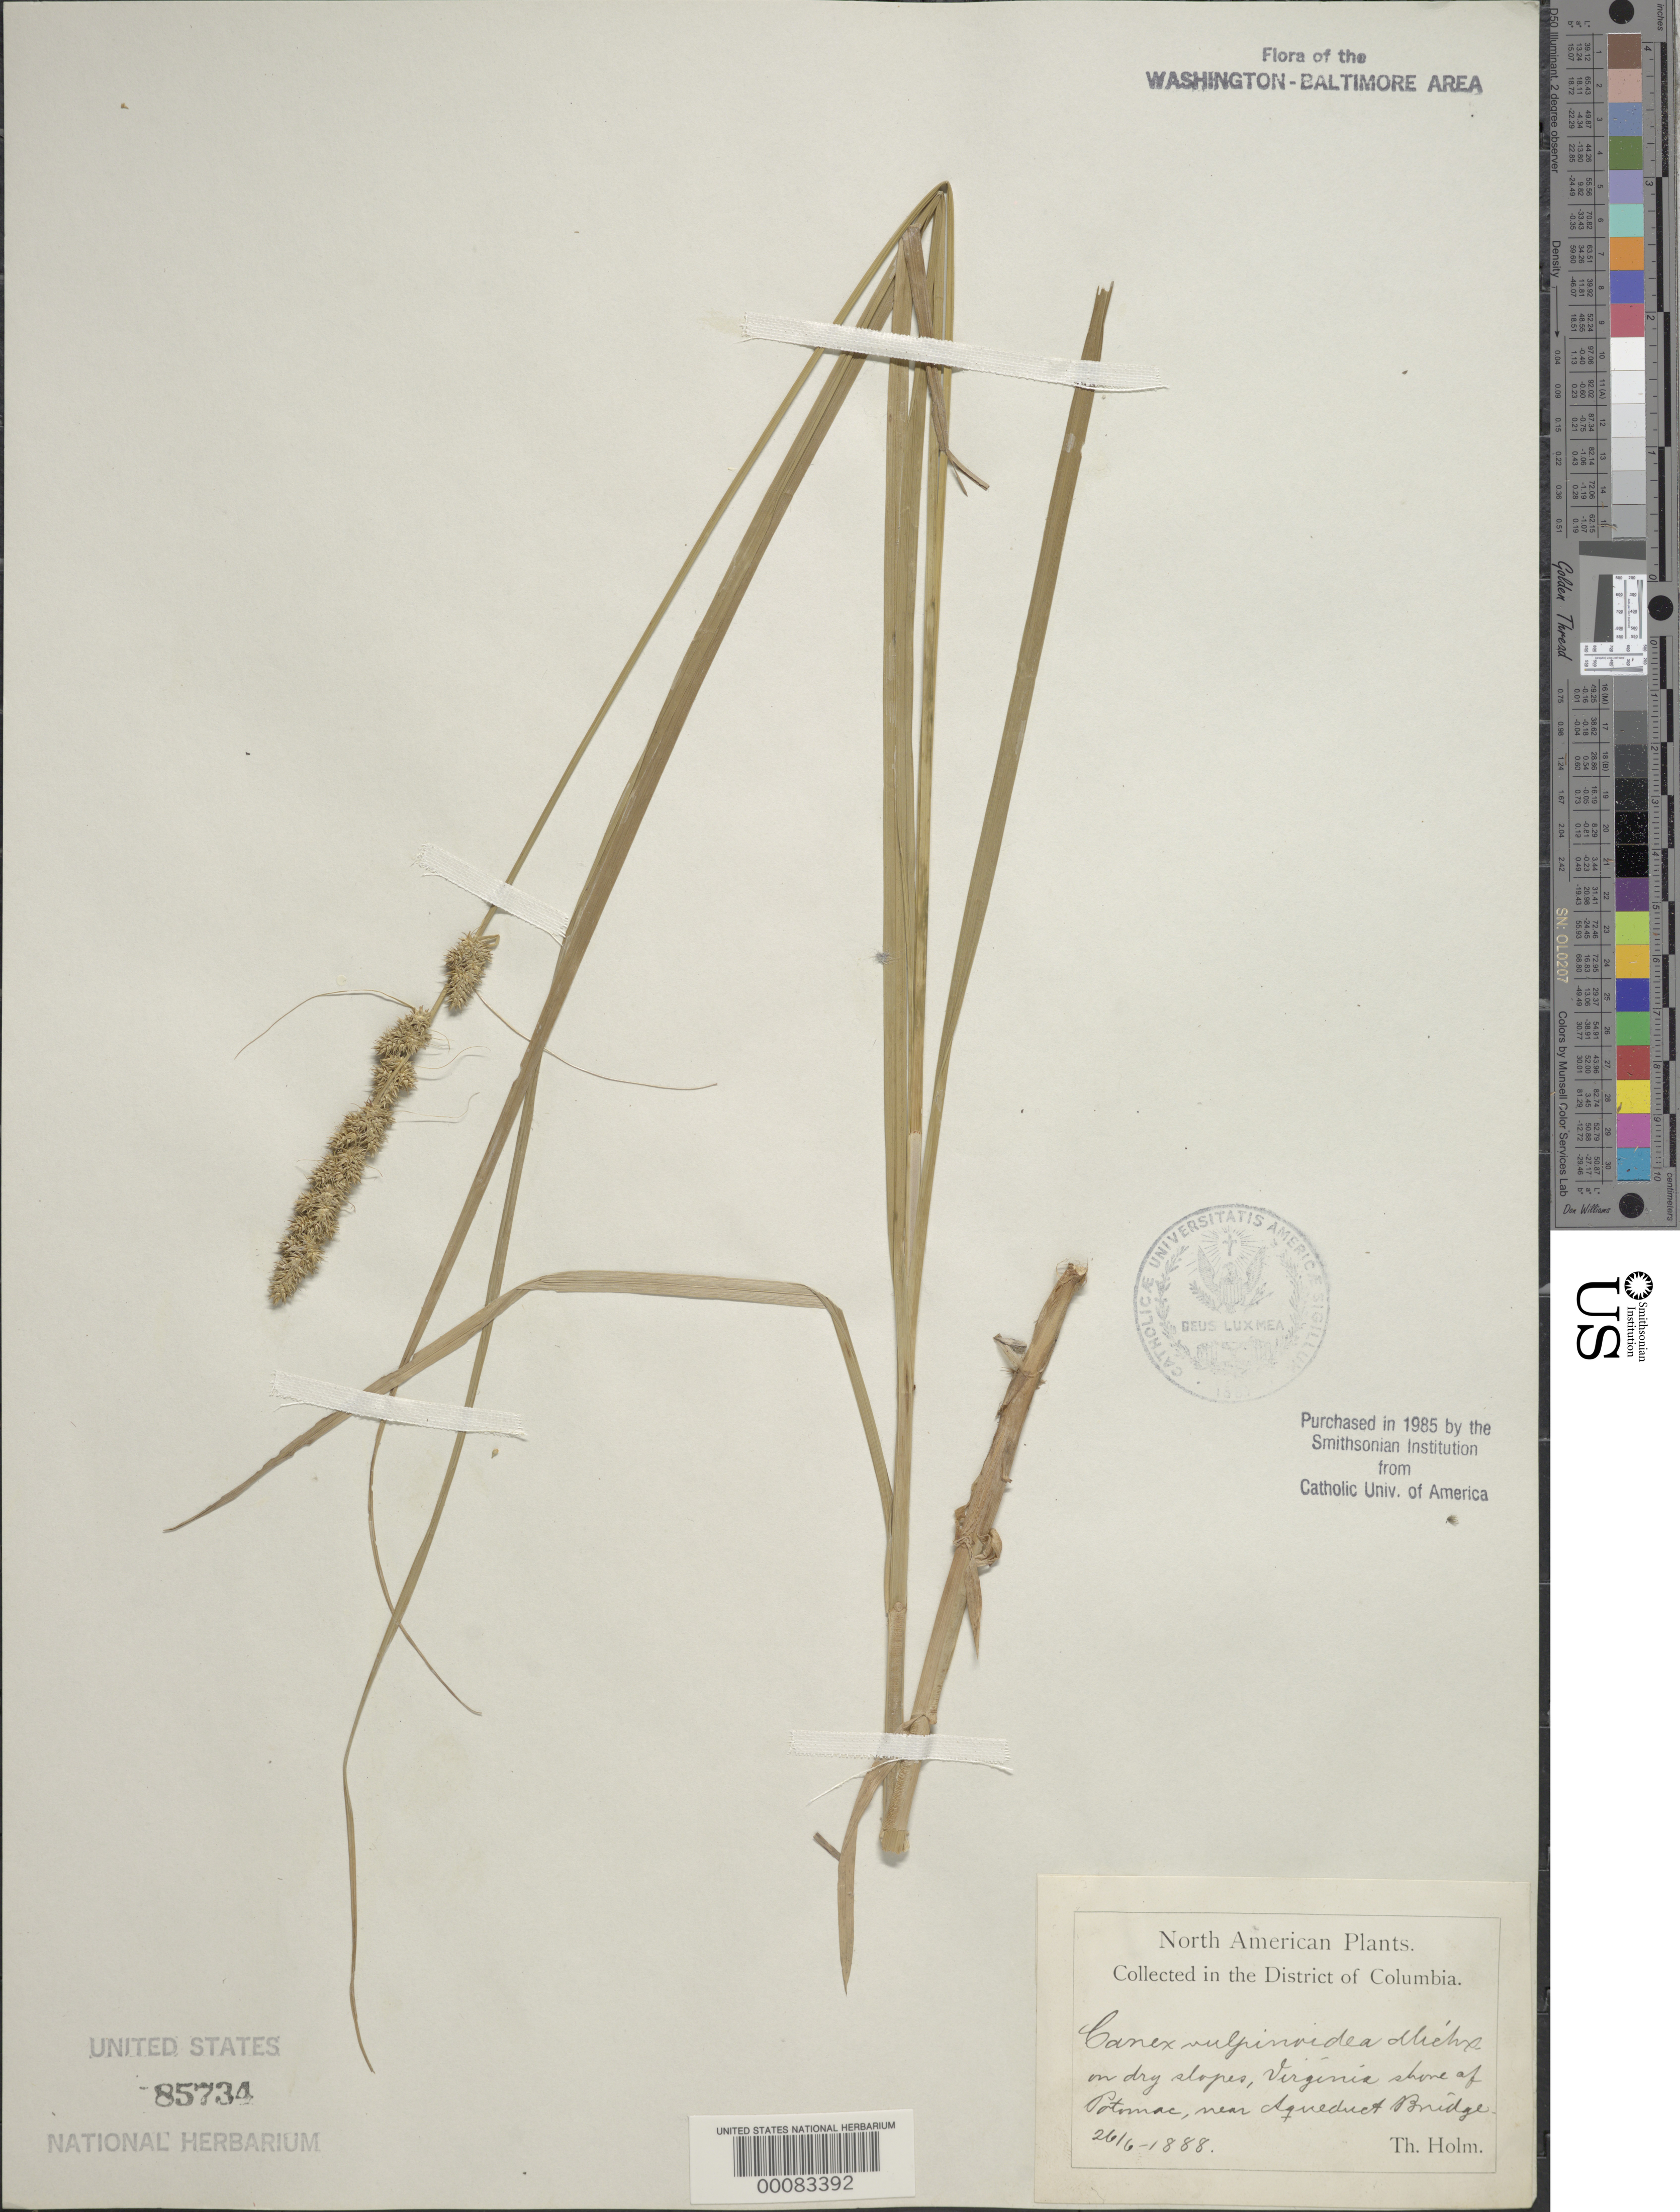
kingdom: Plantae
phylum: Tracheophyta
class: Liliopsida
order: Poales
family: Cyperaceae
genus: Carex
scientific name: Carex vulpinoidea Michx.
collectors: T. Holm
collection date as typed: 26 Jun 1888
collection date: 1888-06-26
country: United States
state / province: Virginia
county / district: Arlington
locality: Potomac shore near Aqueduct Bridge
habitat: Dry slopes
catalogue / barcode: US 85734